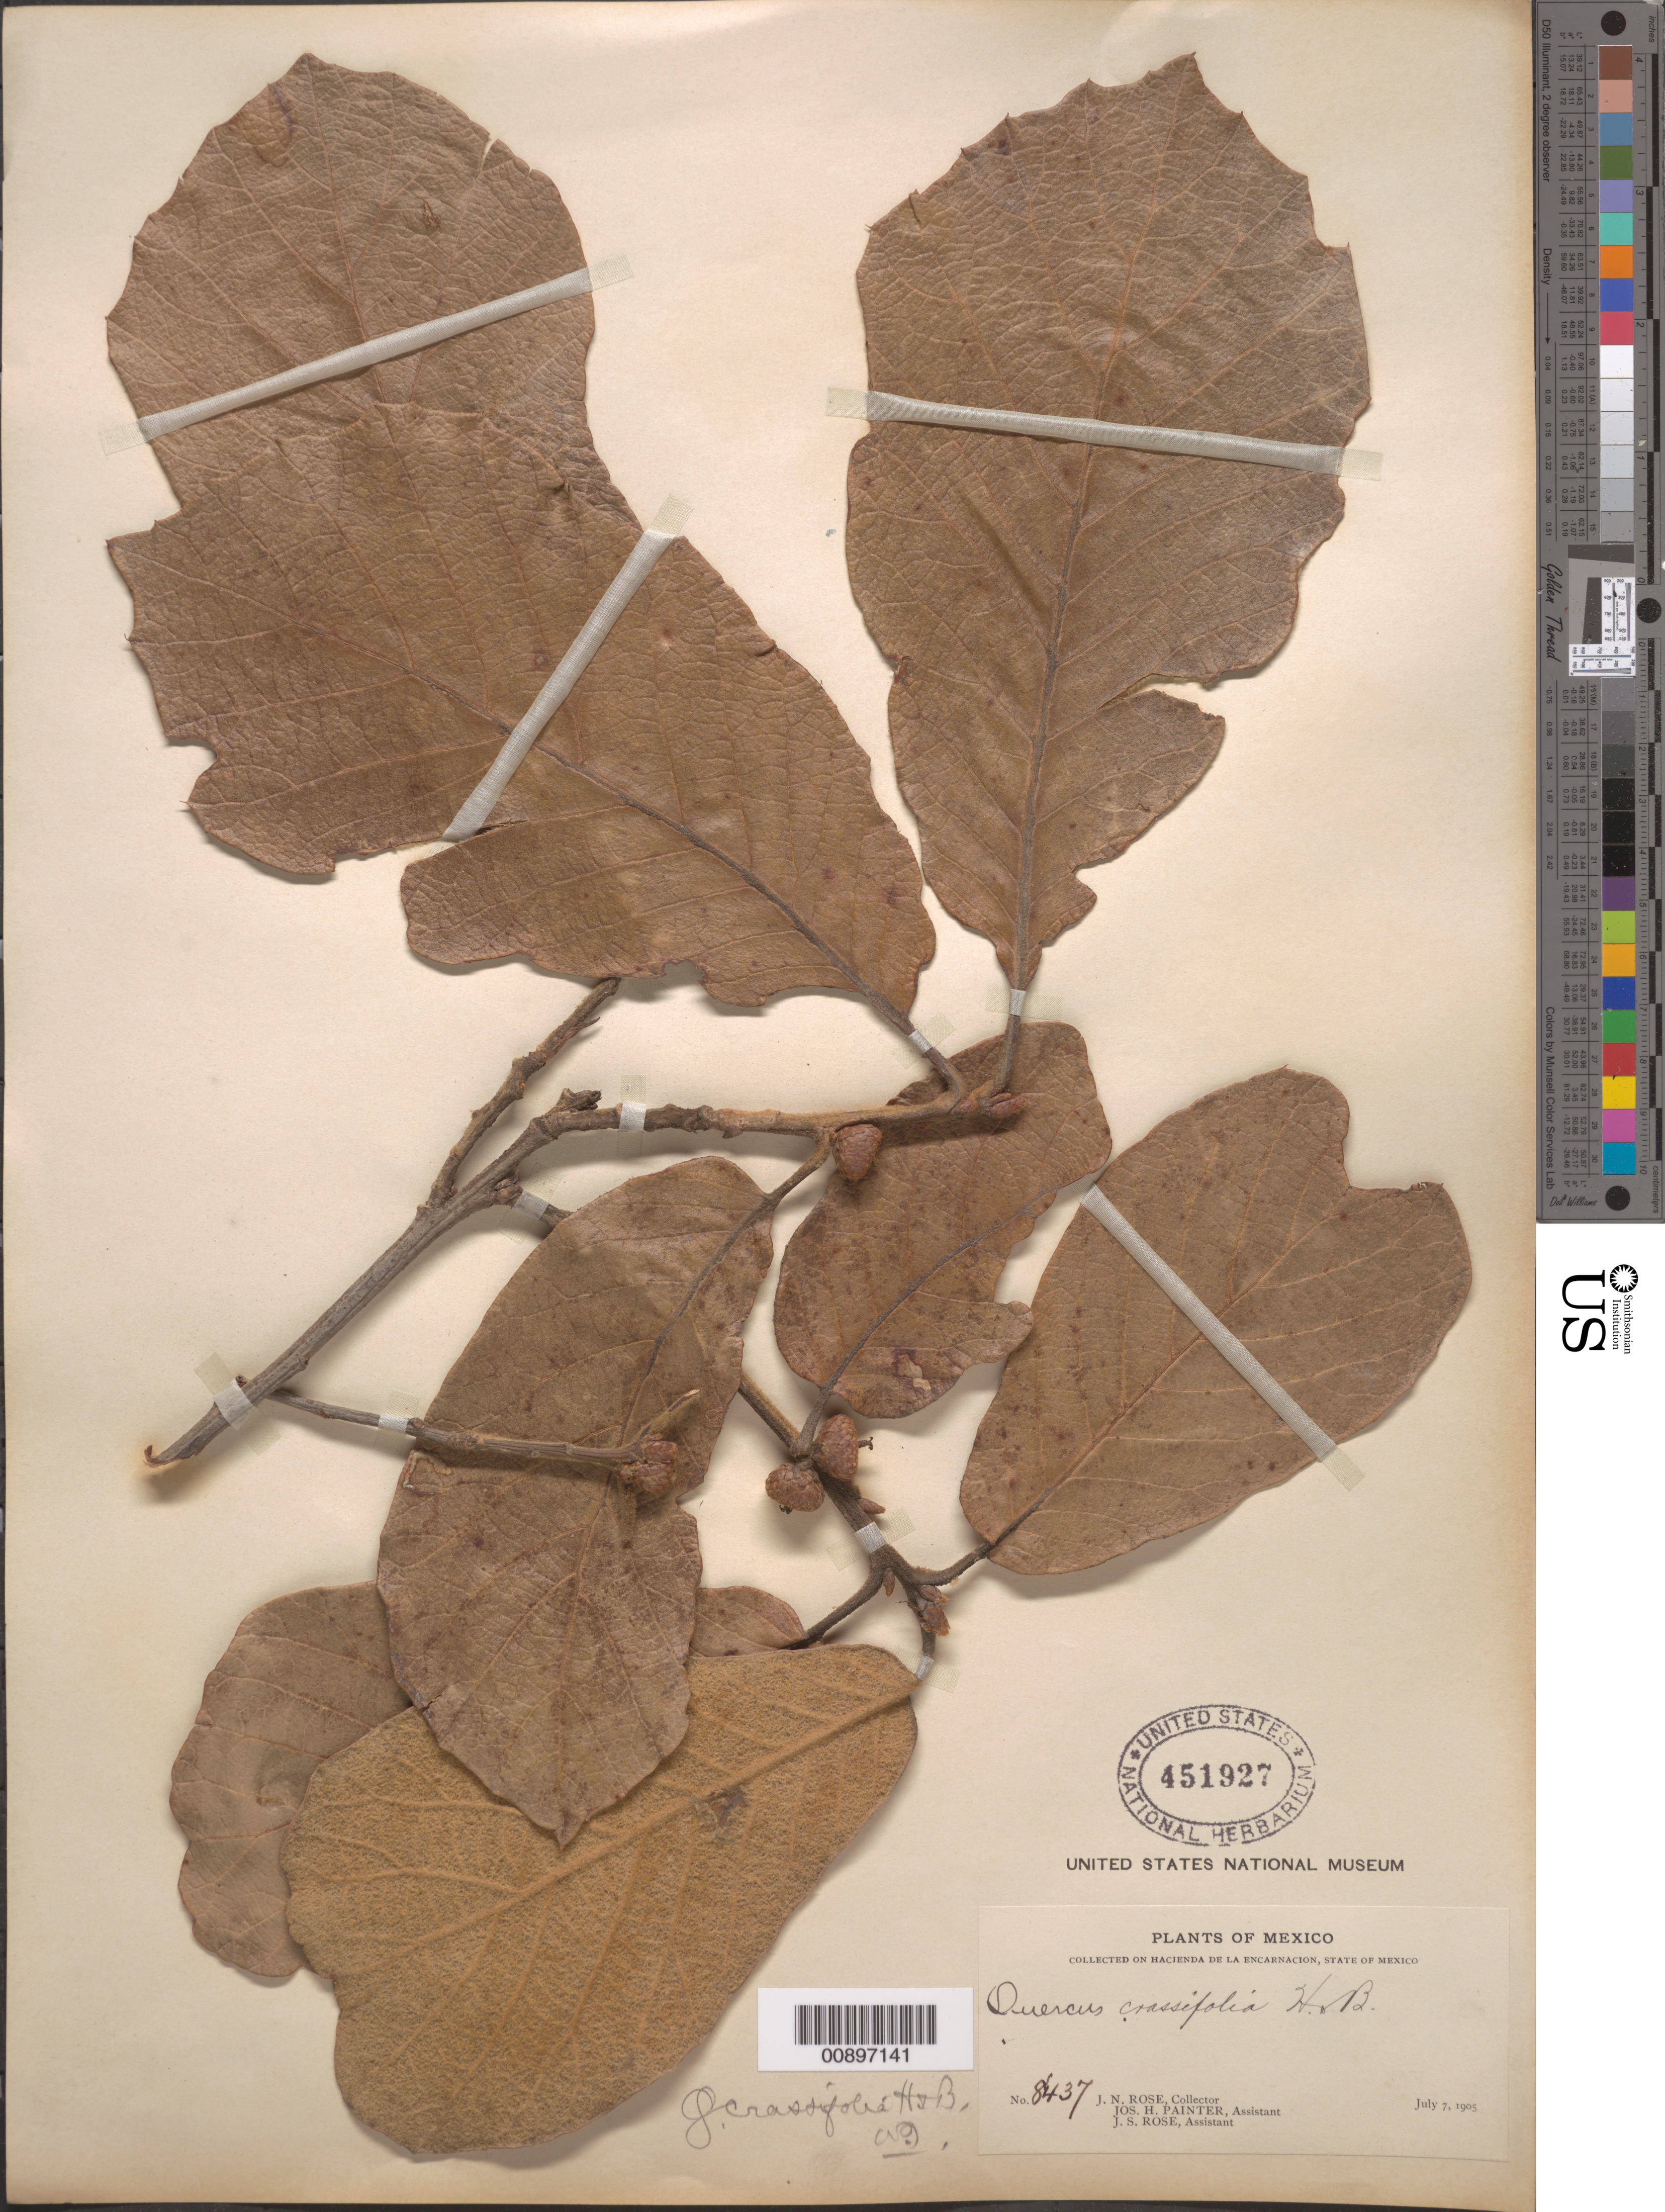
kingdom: Plantae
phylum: Tracheophyta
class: Magnoliopsida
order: Fagales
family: Fagaceae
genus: Quercus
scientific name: Quercus crassifolia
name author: Humb. & Bonpl.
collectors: J. N. Rose, J. H. Painter & J. S. Rose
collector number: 8437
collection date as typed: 07 Jul 1905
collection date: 1905-07-07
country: Mexico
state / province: México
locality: Hacienda de la Encarnación, State of Mexico.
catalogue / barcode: US 451927